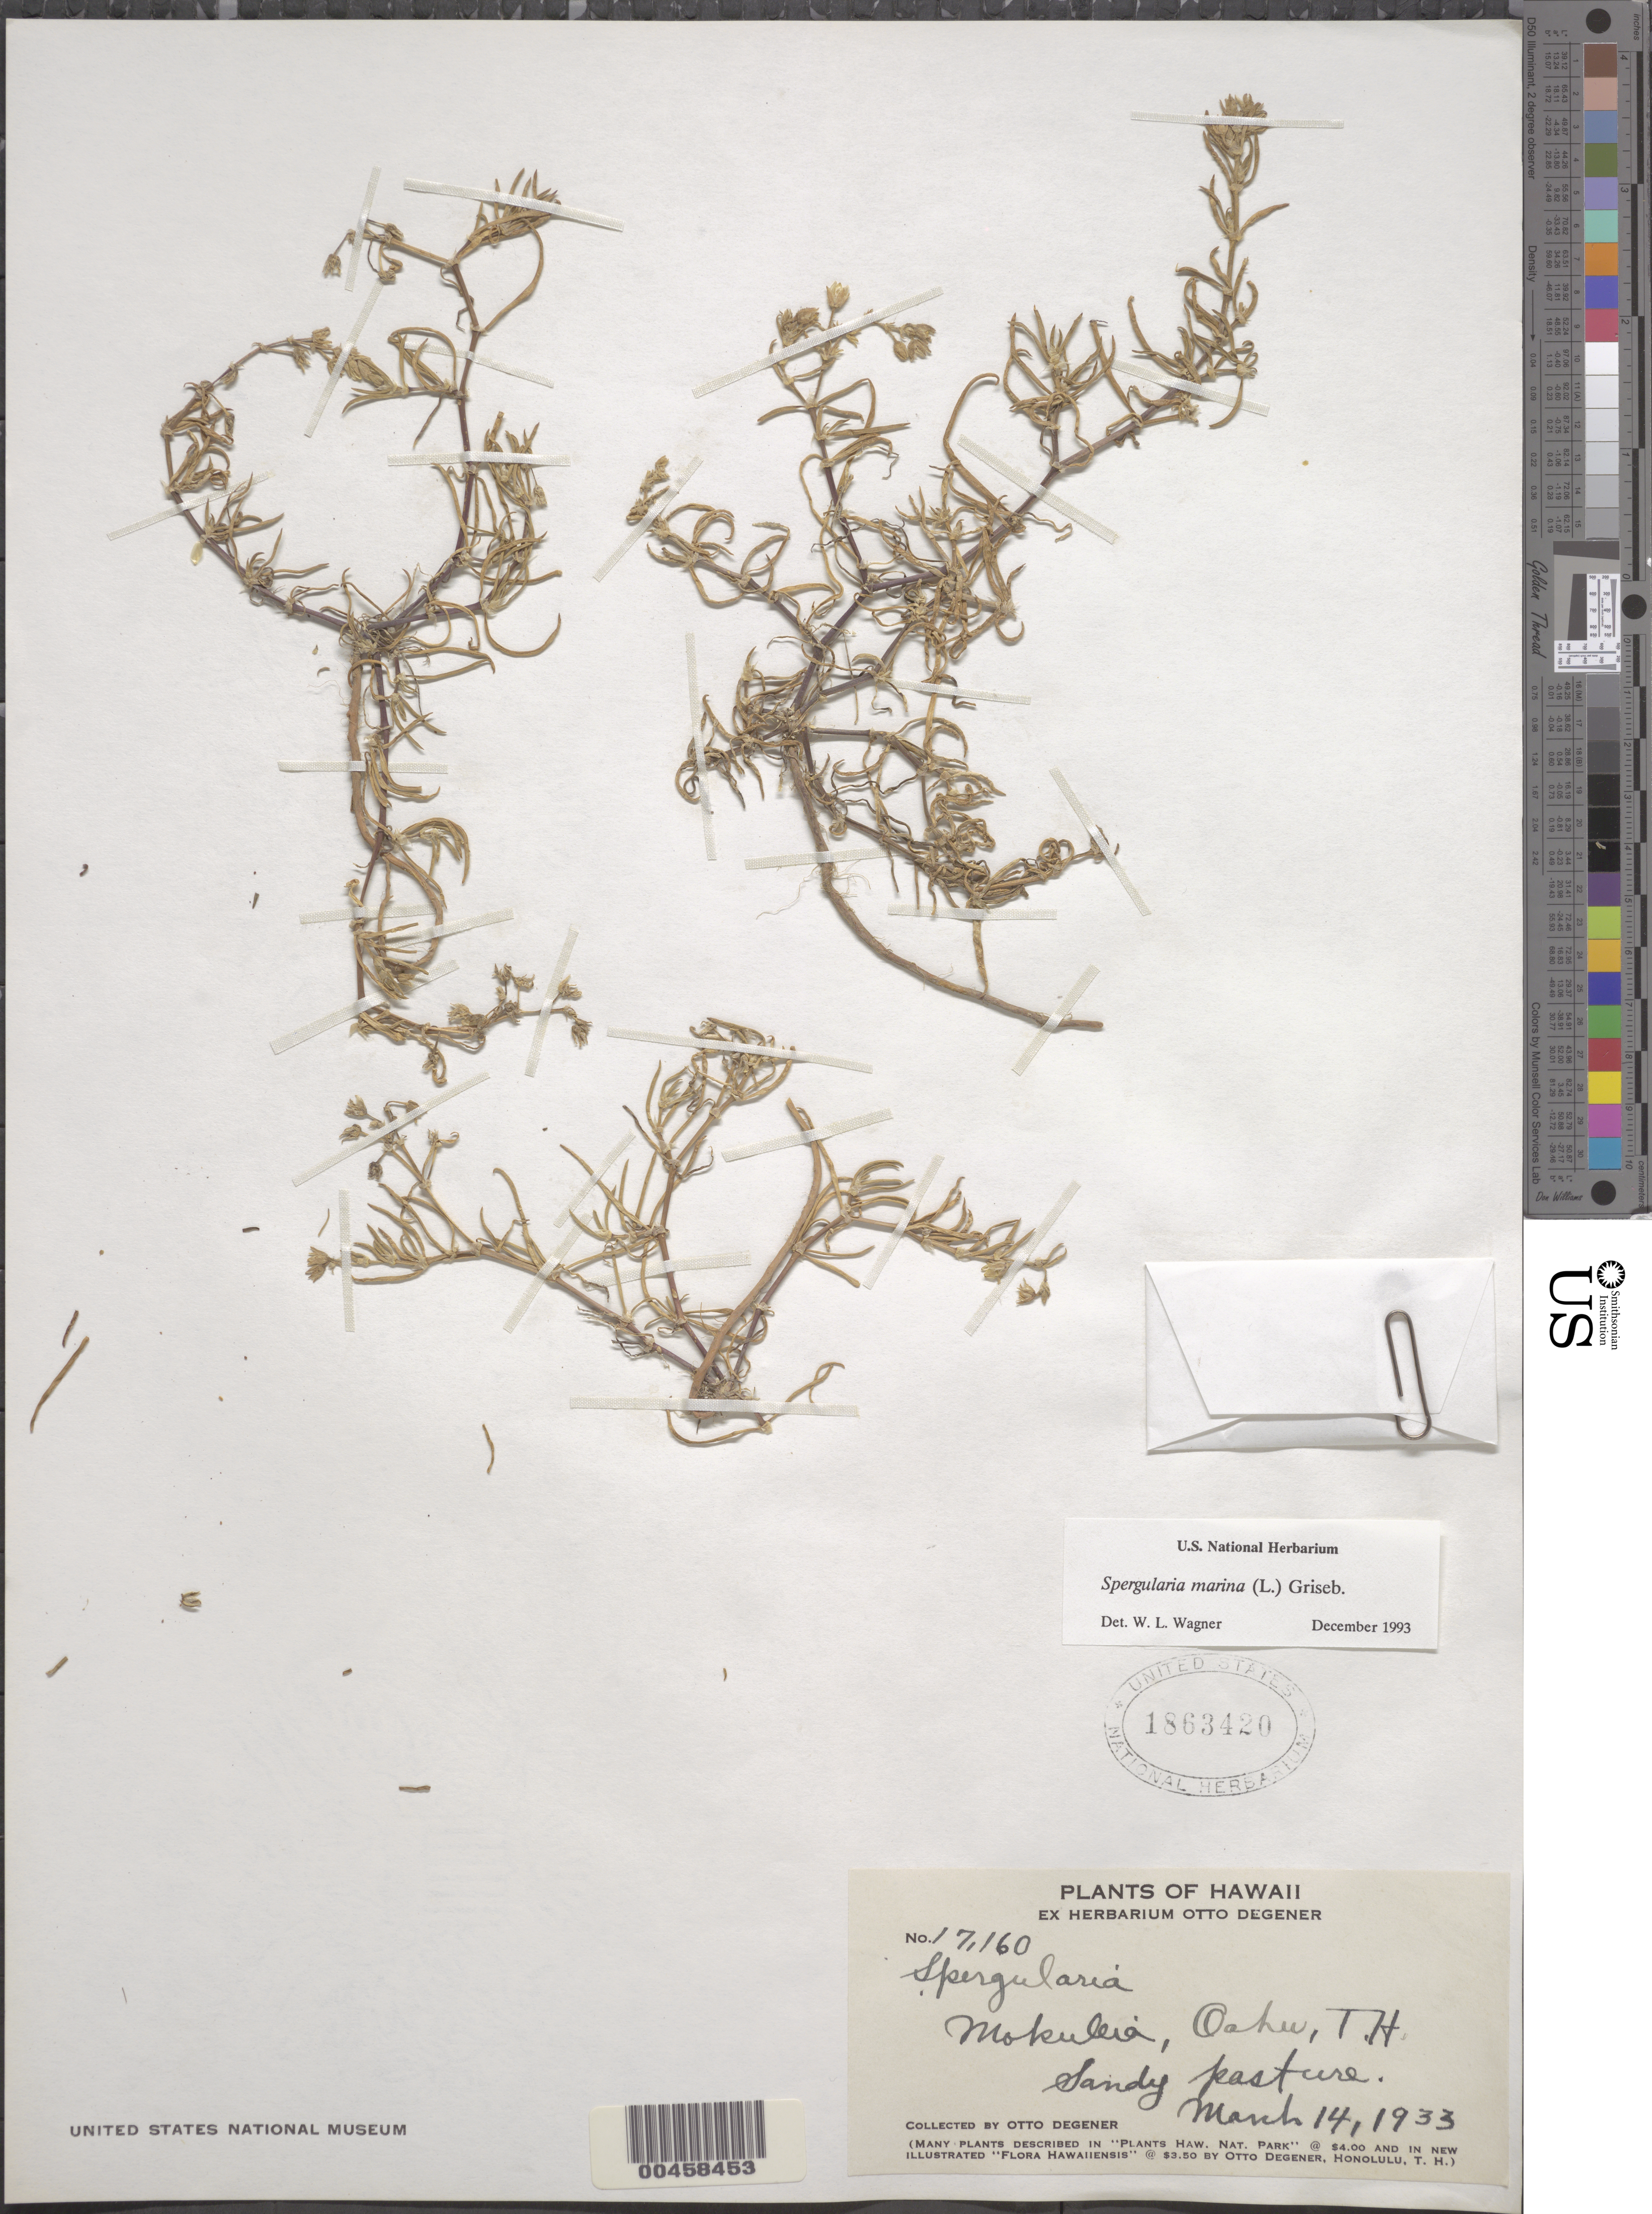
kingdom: Plantae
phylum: Tracheophyta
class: Magnoliopsida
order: Caryophyllales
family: Caryophyllaceae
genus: Spergularia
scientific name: Spergularia marina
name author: (L.) Griseb.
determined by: Wagner, W. L., (BOT), Smithsonian Institution - National Museum of Natural History (UNITED STATES)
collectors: O. Degener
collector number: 17160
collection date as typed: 14 Mar 1933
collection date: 1933-03-14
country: United States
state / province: Hawaii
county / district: Honolulu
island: Oahu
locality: Mokuleia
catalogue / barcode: US 1863420